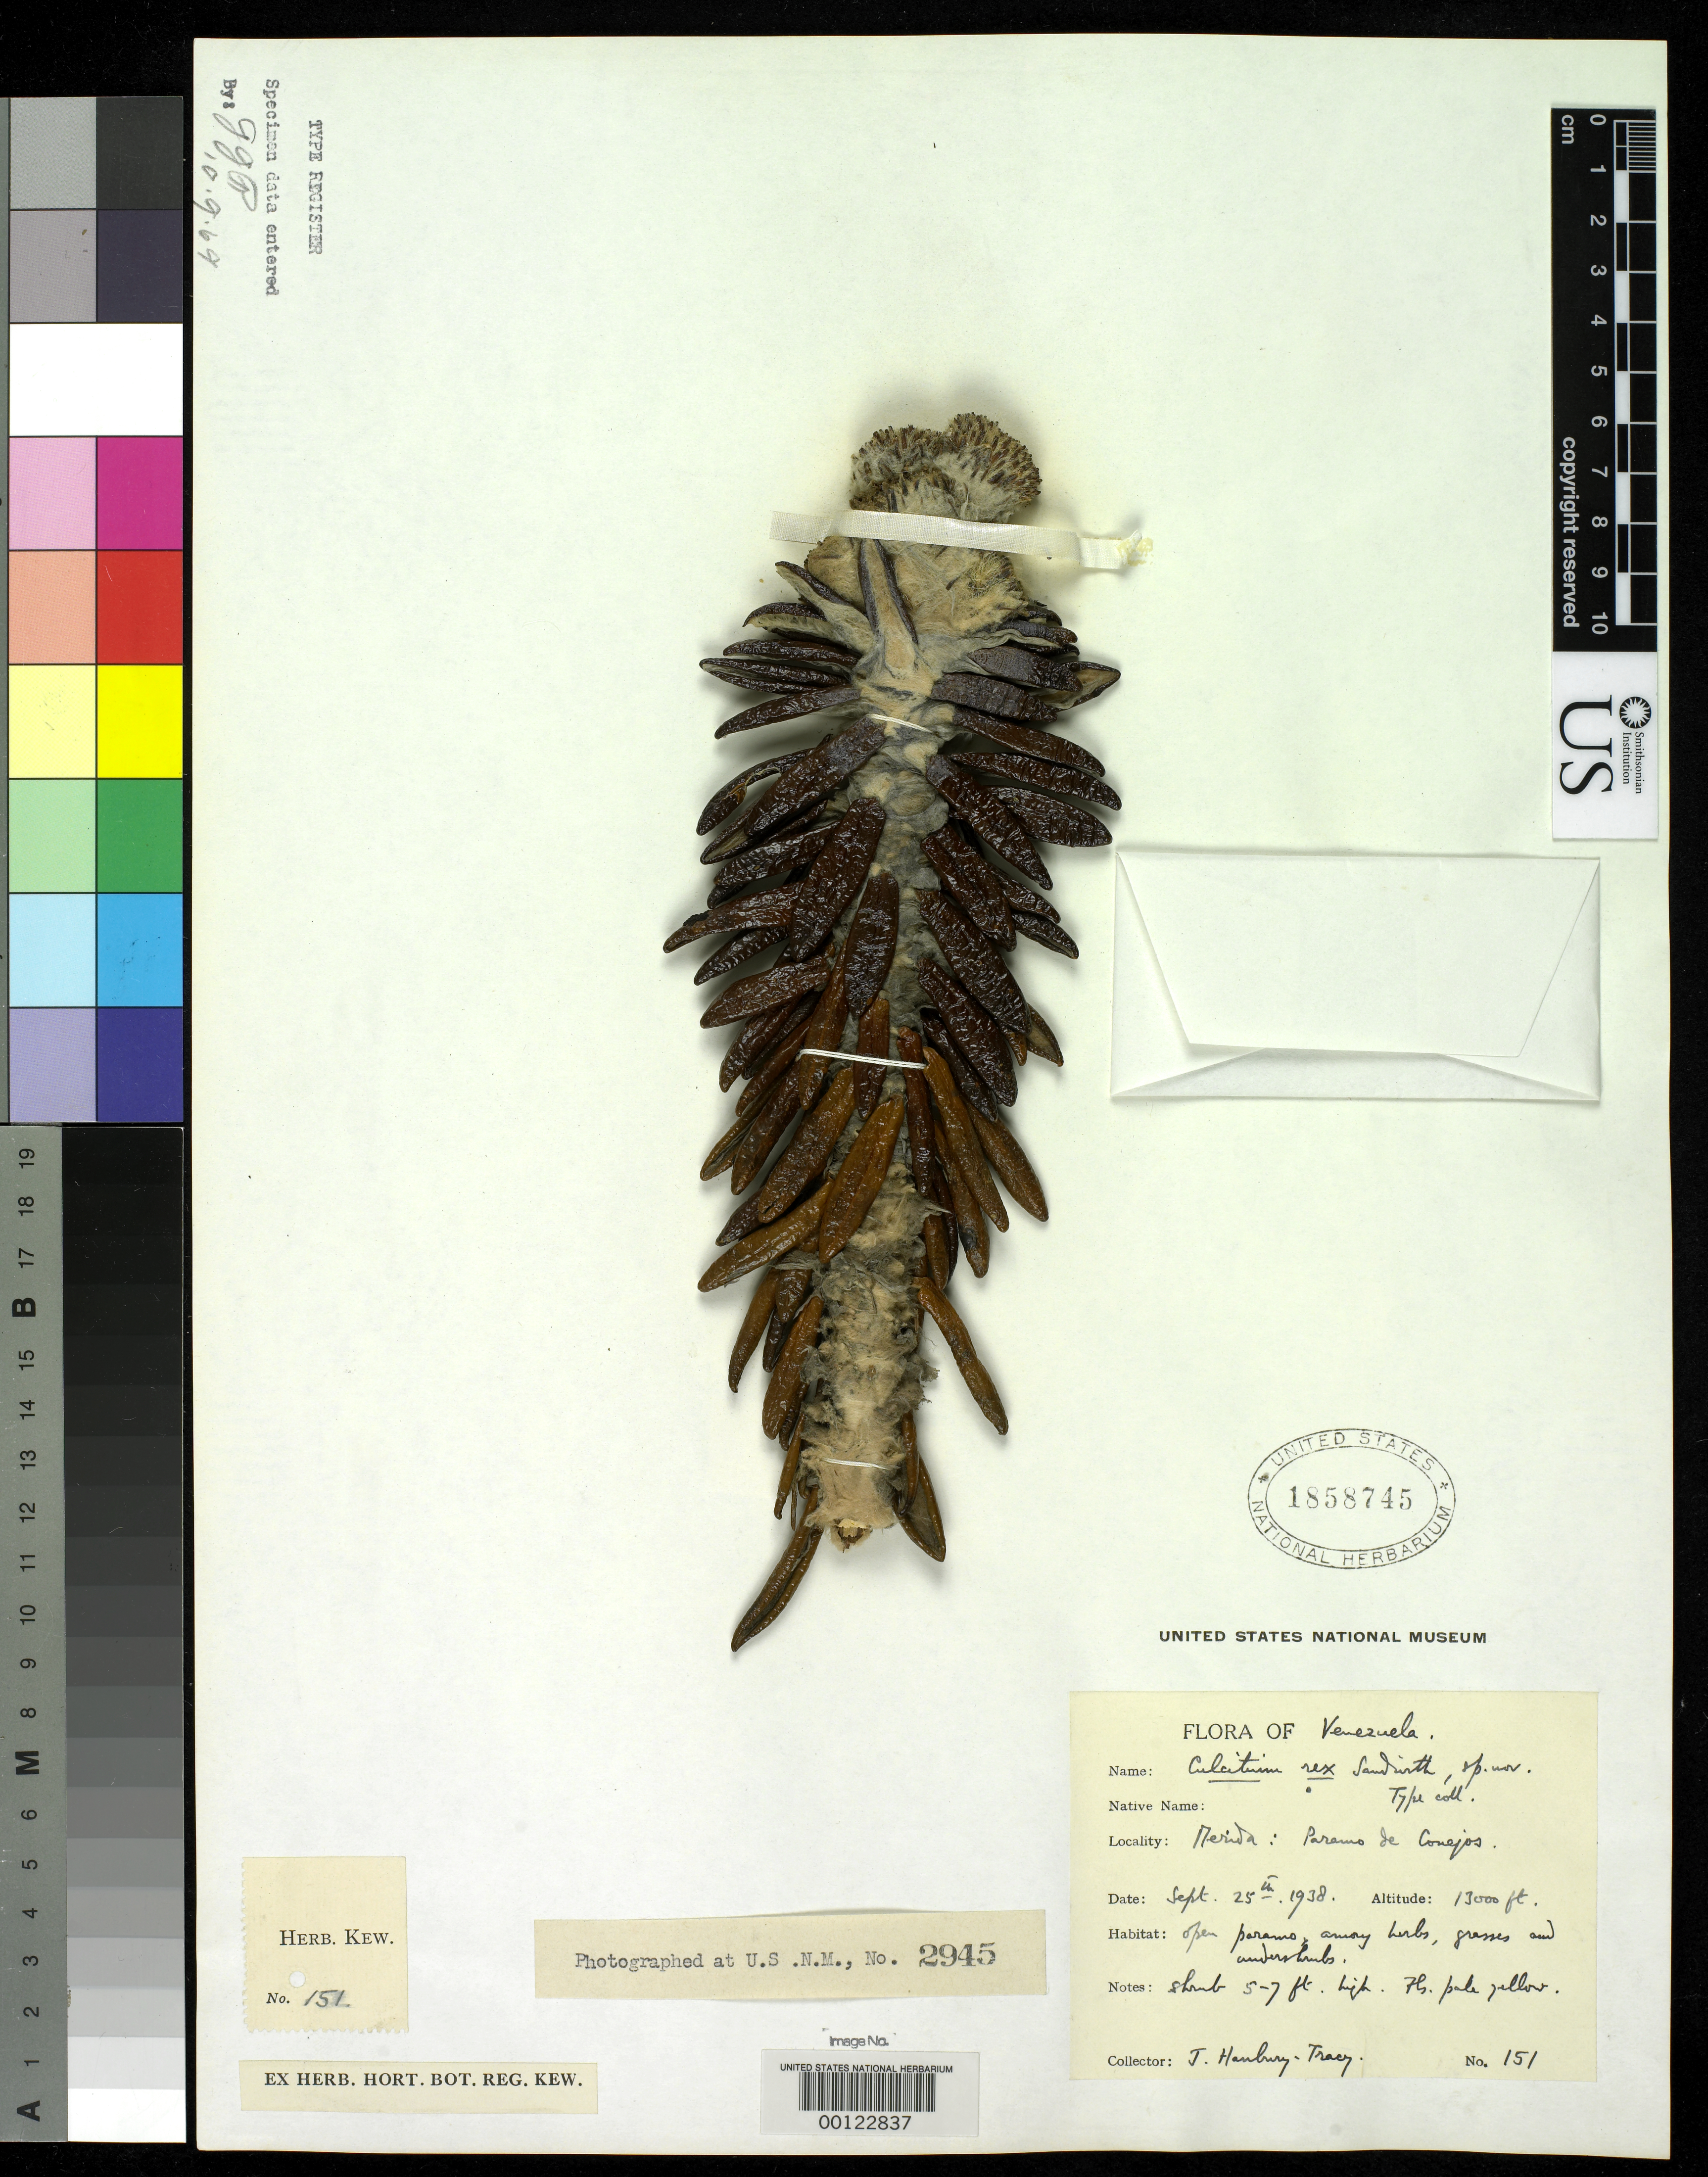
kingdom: Plantae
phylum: Tracheophyta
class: Magnoliopsida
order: Asterales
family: Asteraceae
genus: Culcitium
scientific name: Culcitium rex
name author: Sandwith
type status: Isotype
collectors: J. Hanbury-Tracy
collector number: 151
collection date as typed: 25 Sep 1938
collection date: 1938-09-25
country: Venezuela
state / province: Mérida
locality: Páramo de Conejos.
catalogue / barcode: US 1858745